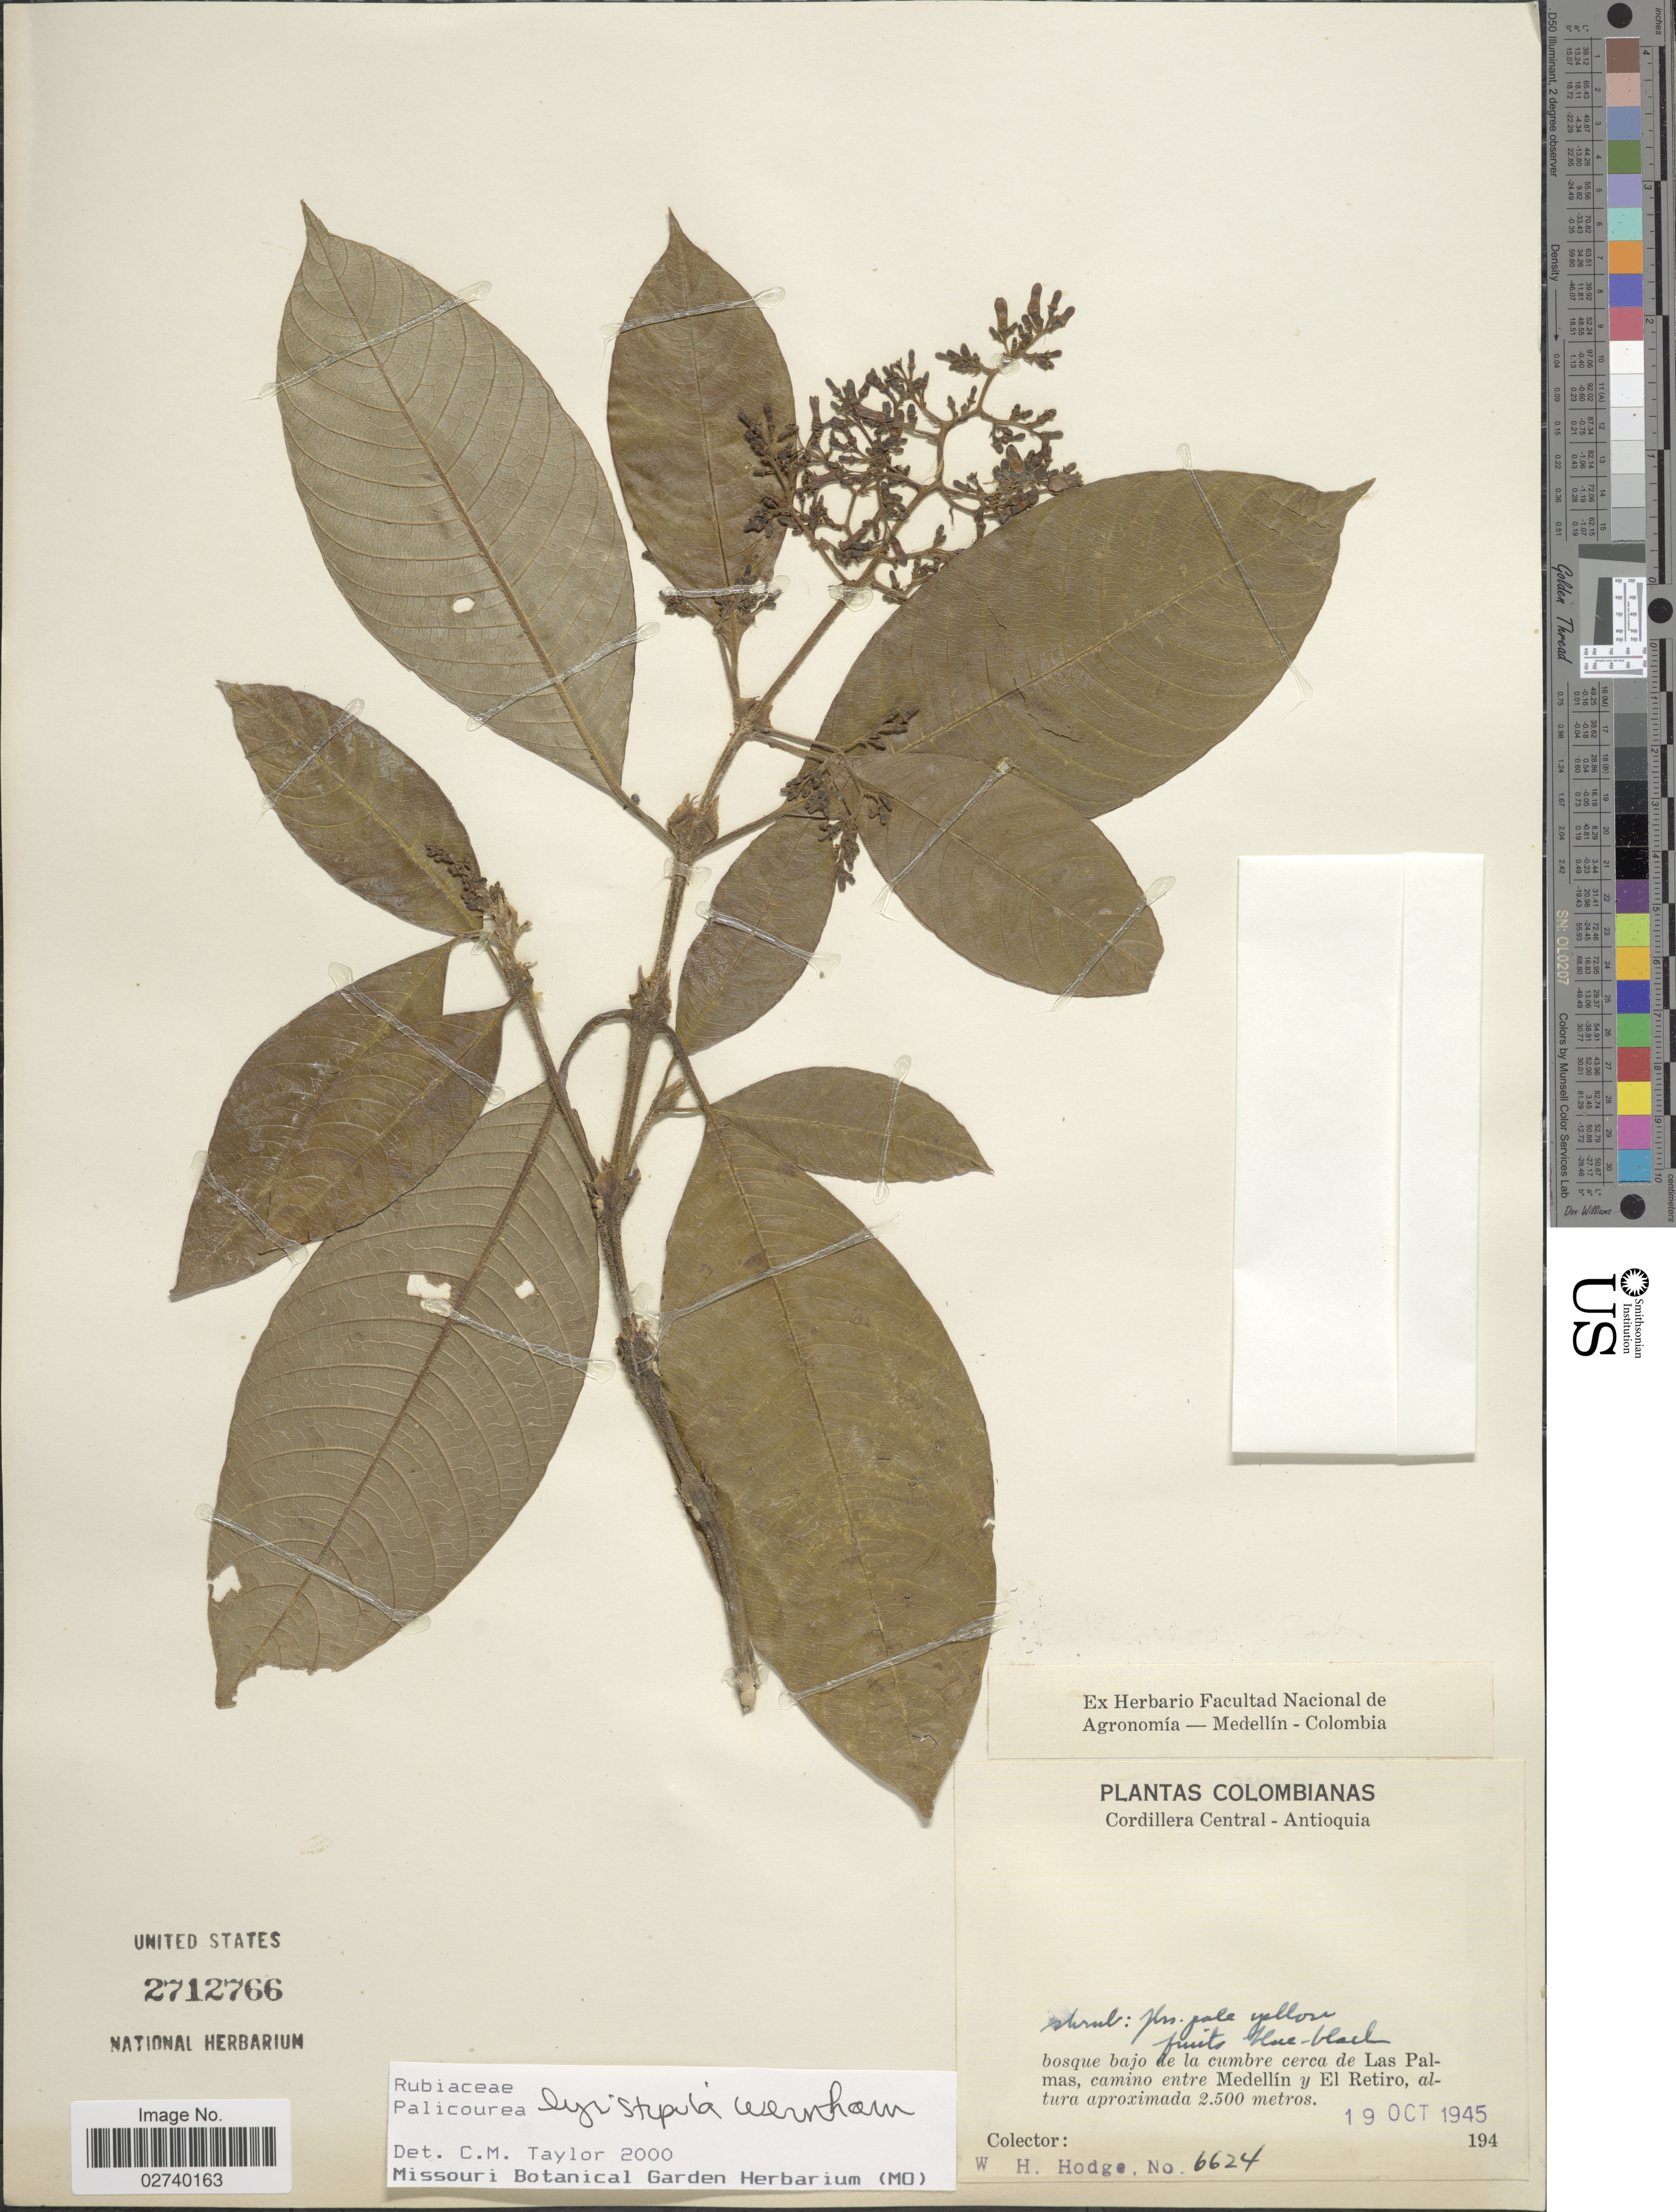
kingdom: Plantae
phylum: Tracheophyta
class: Magnoliopsida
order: Gentianales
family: Rubiaceae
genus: Palicourea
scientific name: Palicourea lyristipula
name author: Wernham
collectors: W. Hodge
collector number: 6624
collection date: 1945-10-19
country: Colombia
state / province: Antioquia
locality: Cordillera Central, bosque bajo de la cumbre cerca de Las Palmas, camino entre Medellin y El Retiro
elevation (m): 2500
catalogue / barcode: US 2712766